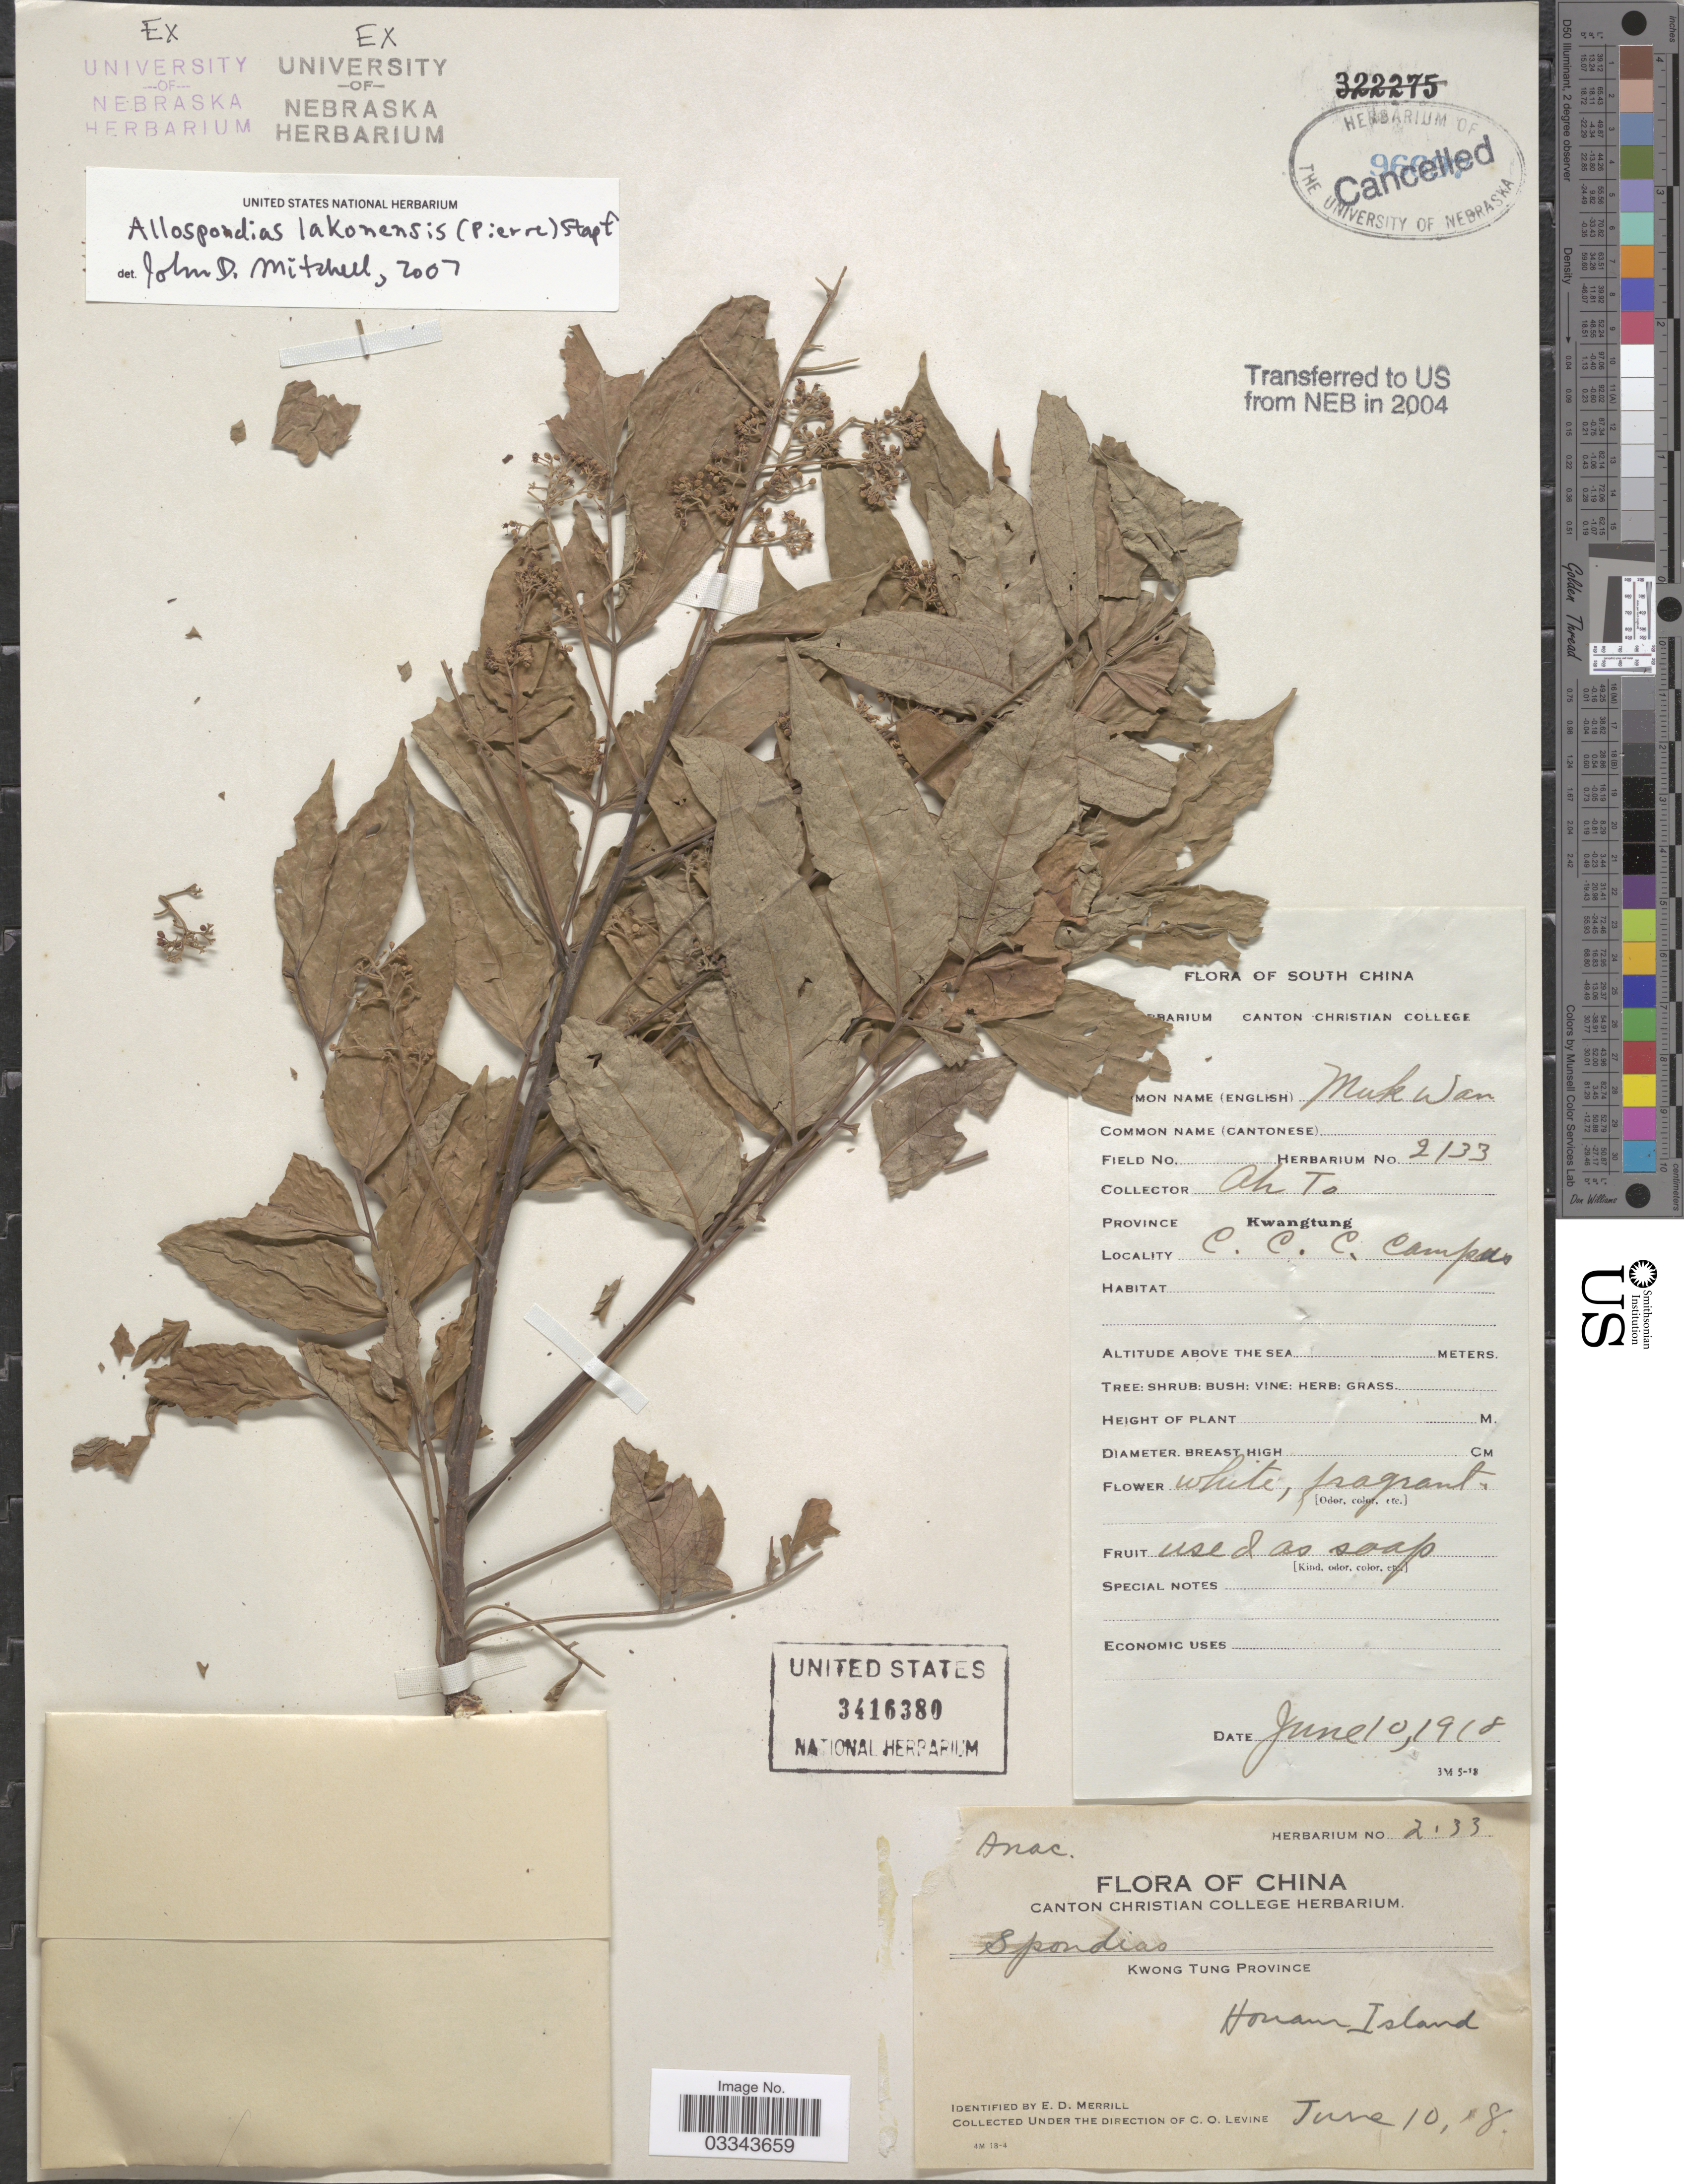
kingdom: Plantae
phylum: Tracheophyta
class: Magnoliopsida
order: Sapindales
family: Anacardiaceae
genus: Allospondias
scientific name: Allospondias lakonensis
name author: (Pierre) Stapf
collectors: C. O. Levine & Ah To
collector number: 2133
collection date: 1918-06-10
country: China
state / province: Guangdong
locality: Kwong Tung Province. Honam Island. Province Kwangtung. C. C. C. Campus.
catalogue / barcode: US 3416380